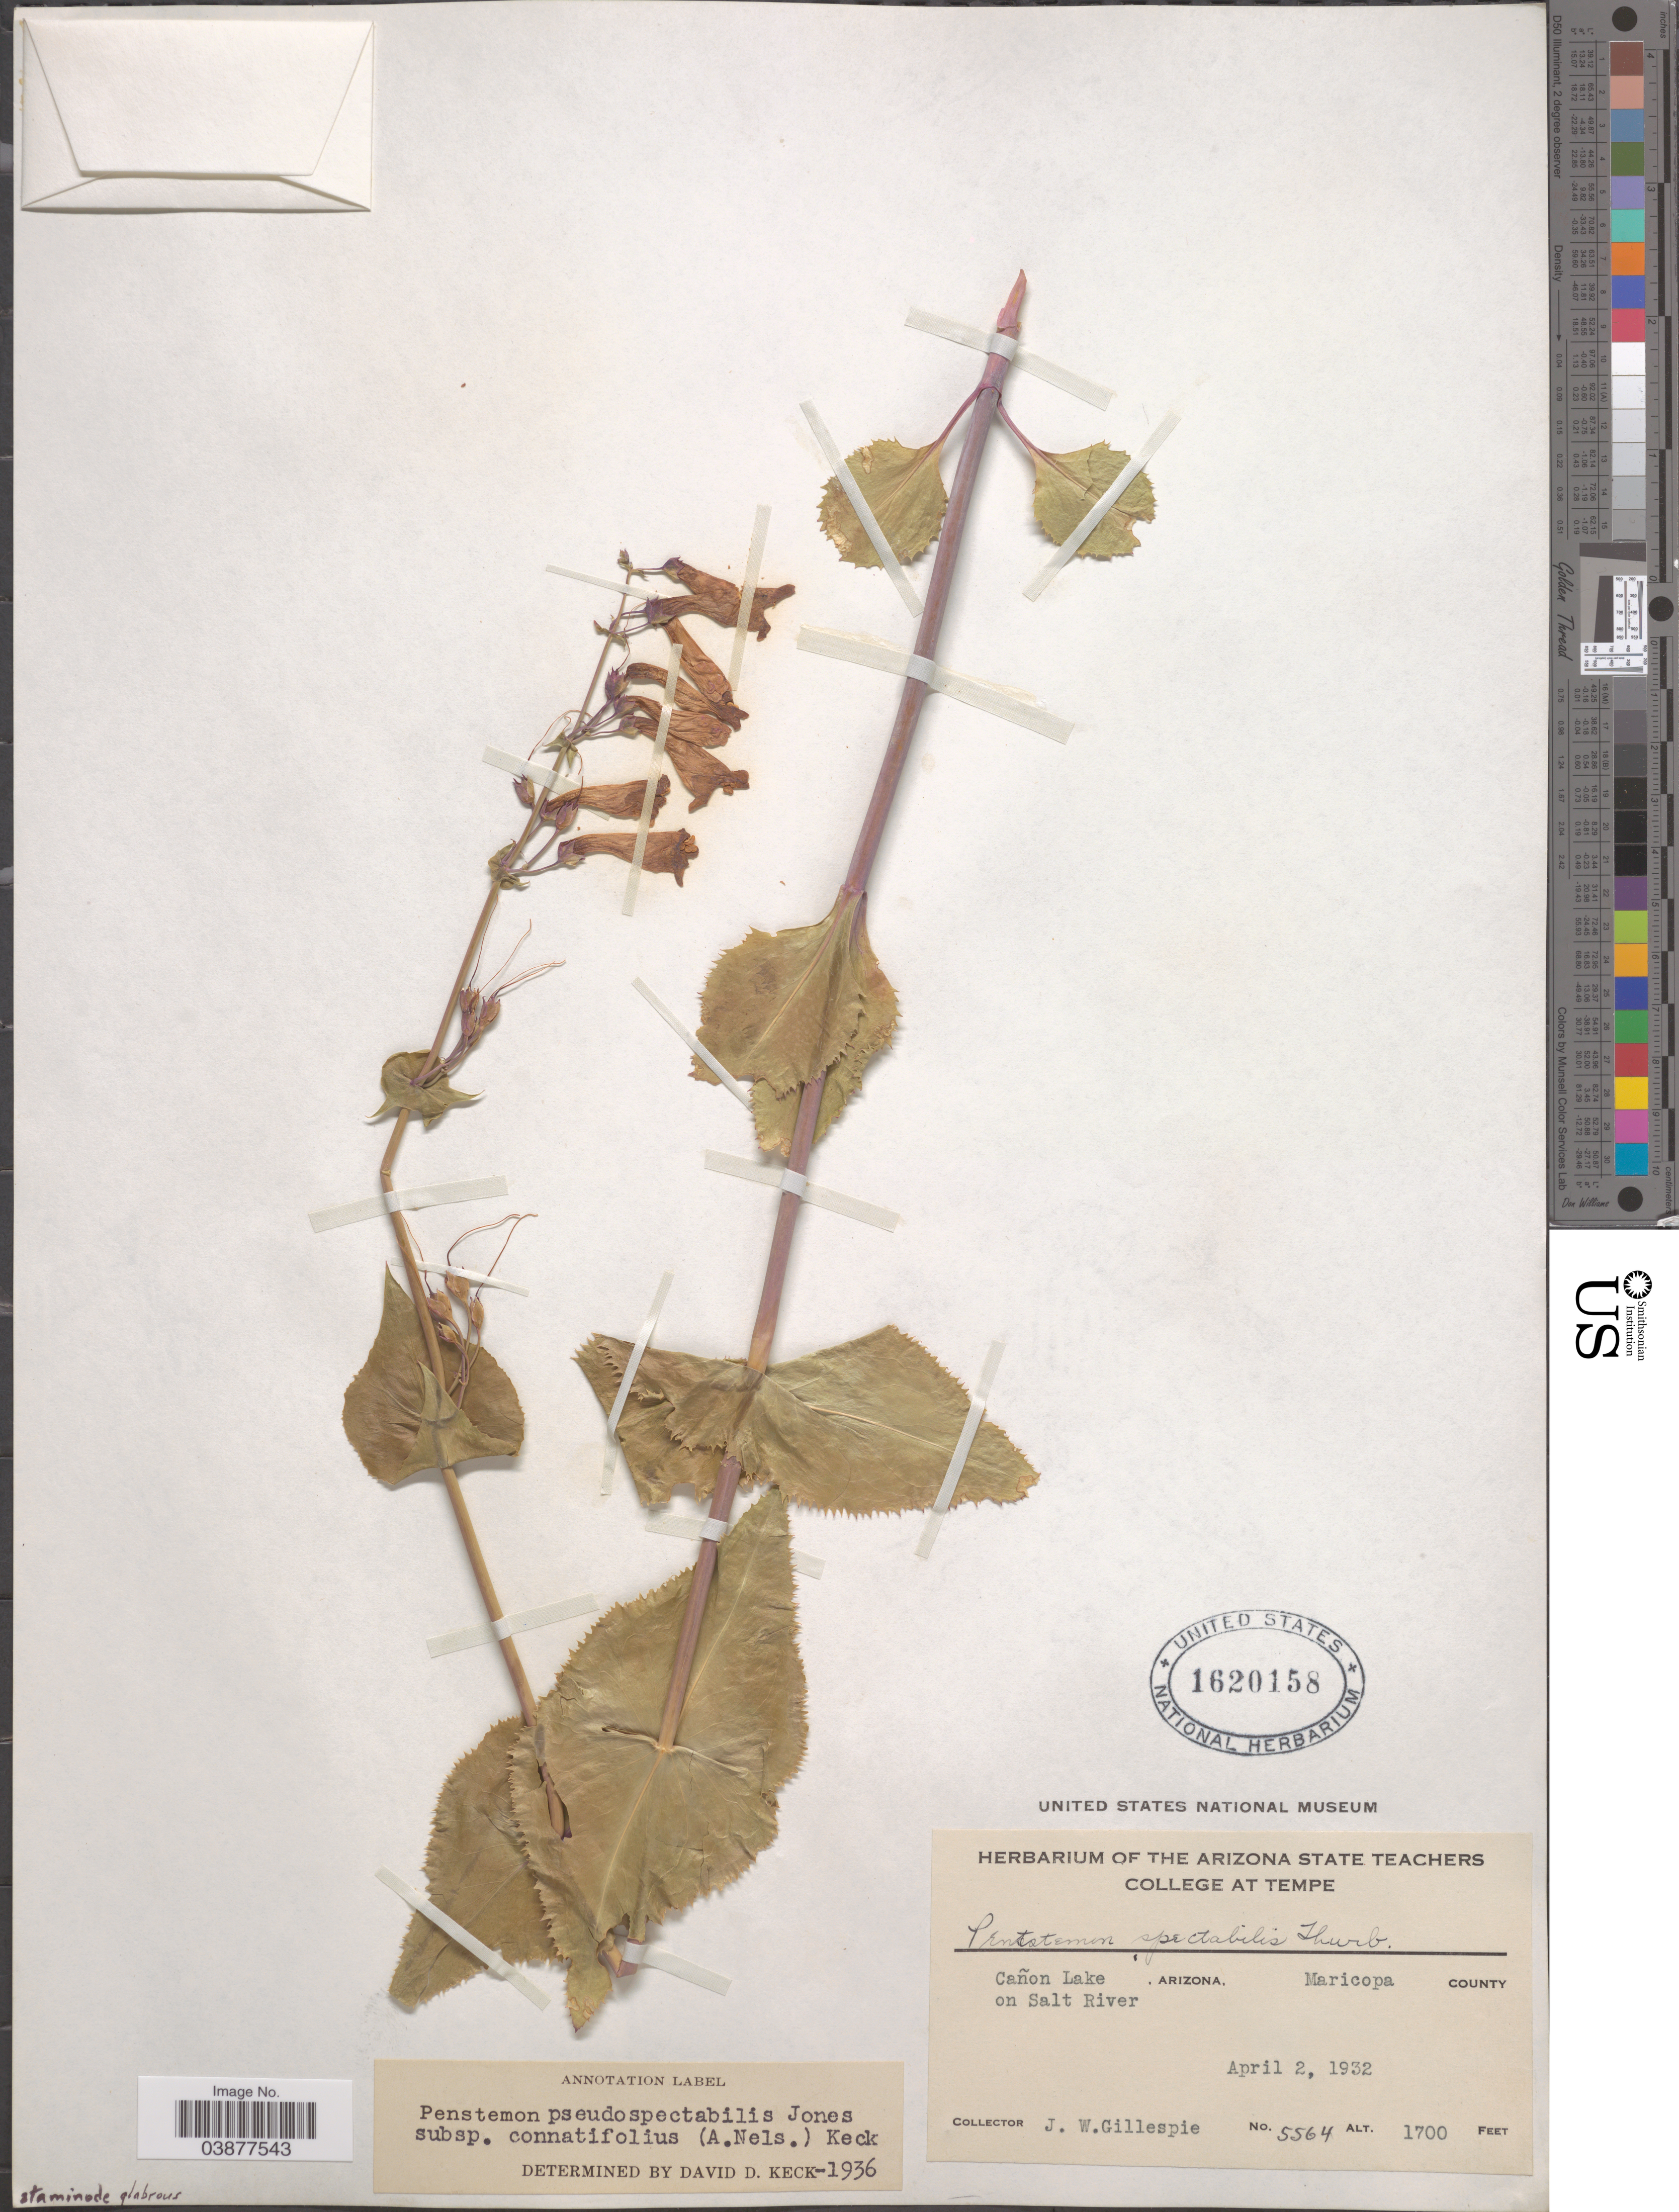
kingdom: Plantae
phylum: Tracheophyta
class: Magnoliopsida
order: Lamiales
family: Plantaginaceae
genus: Penstemon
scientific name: Penstemon pseudospectabilis var. connatifolius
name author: (A. Nelson) D.D. Keck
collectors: J. W. Gillespie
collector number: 5564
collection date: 1932-04-02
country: United States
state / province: Arizona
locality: Cañon Lake, on Salt River, Maricopa County.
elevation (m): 518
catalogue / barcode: US 1620158